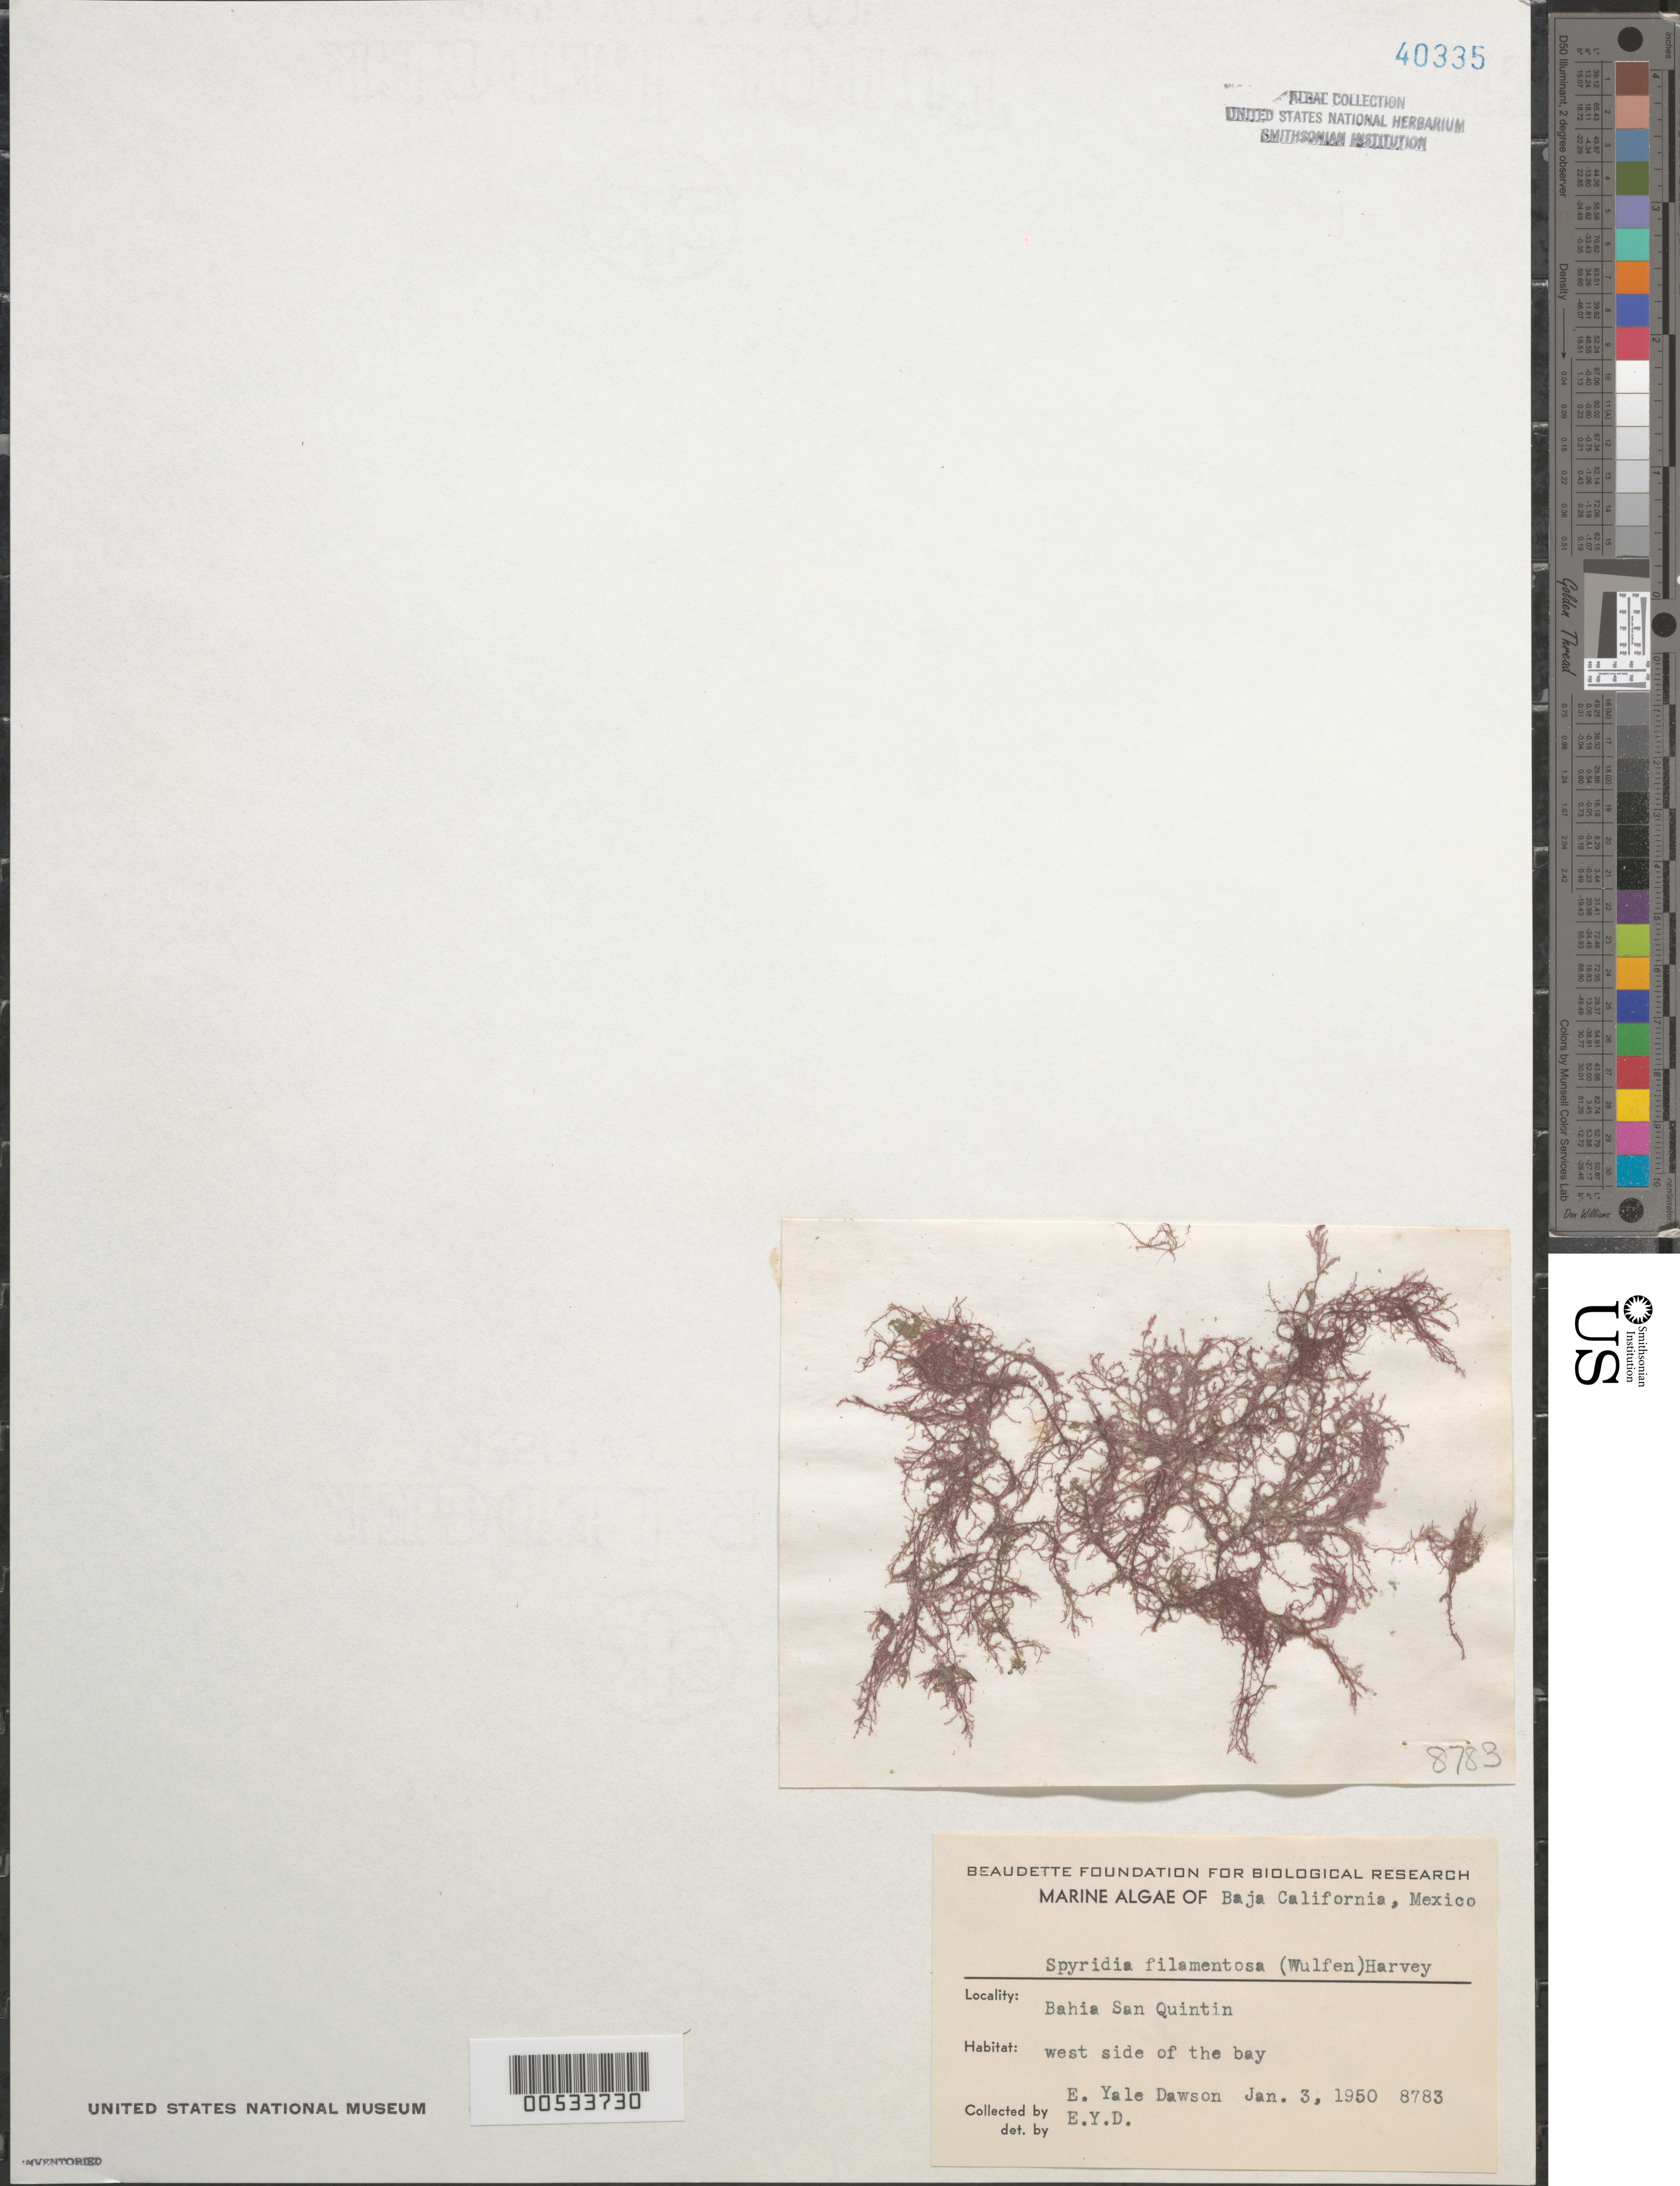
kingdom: Plantae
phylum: Rhodophyta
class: Florideophyceae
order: Ceramiales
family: Spyridiaceae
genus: Spyridia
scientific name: Spyridia filamentosa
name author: (Wulfen) Harv.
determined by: Dawson, E. Y.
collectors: E. Y. Dawson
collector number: EYD 8783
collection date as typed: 03 Jan 1950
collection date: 1950-01-03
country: Mexico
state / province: Baja California Norte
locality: Bahia San Quintin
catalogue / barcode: US 40335